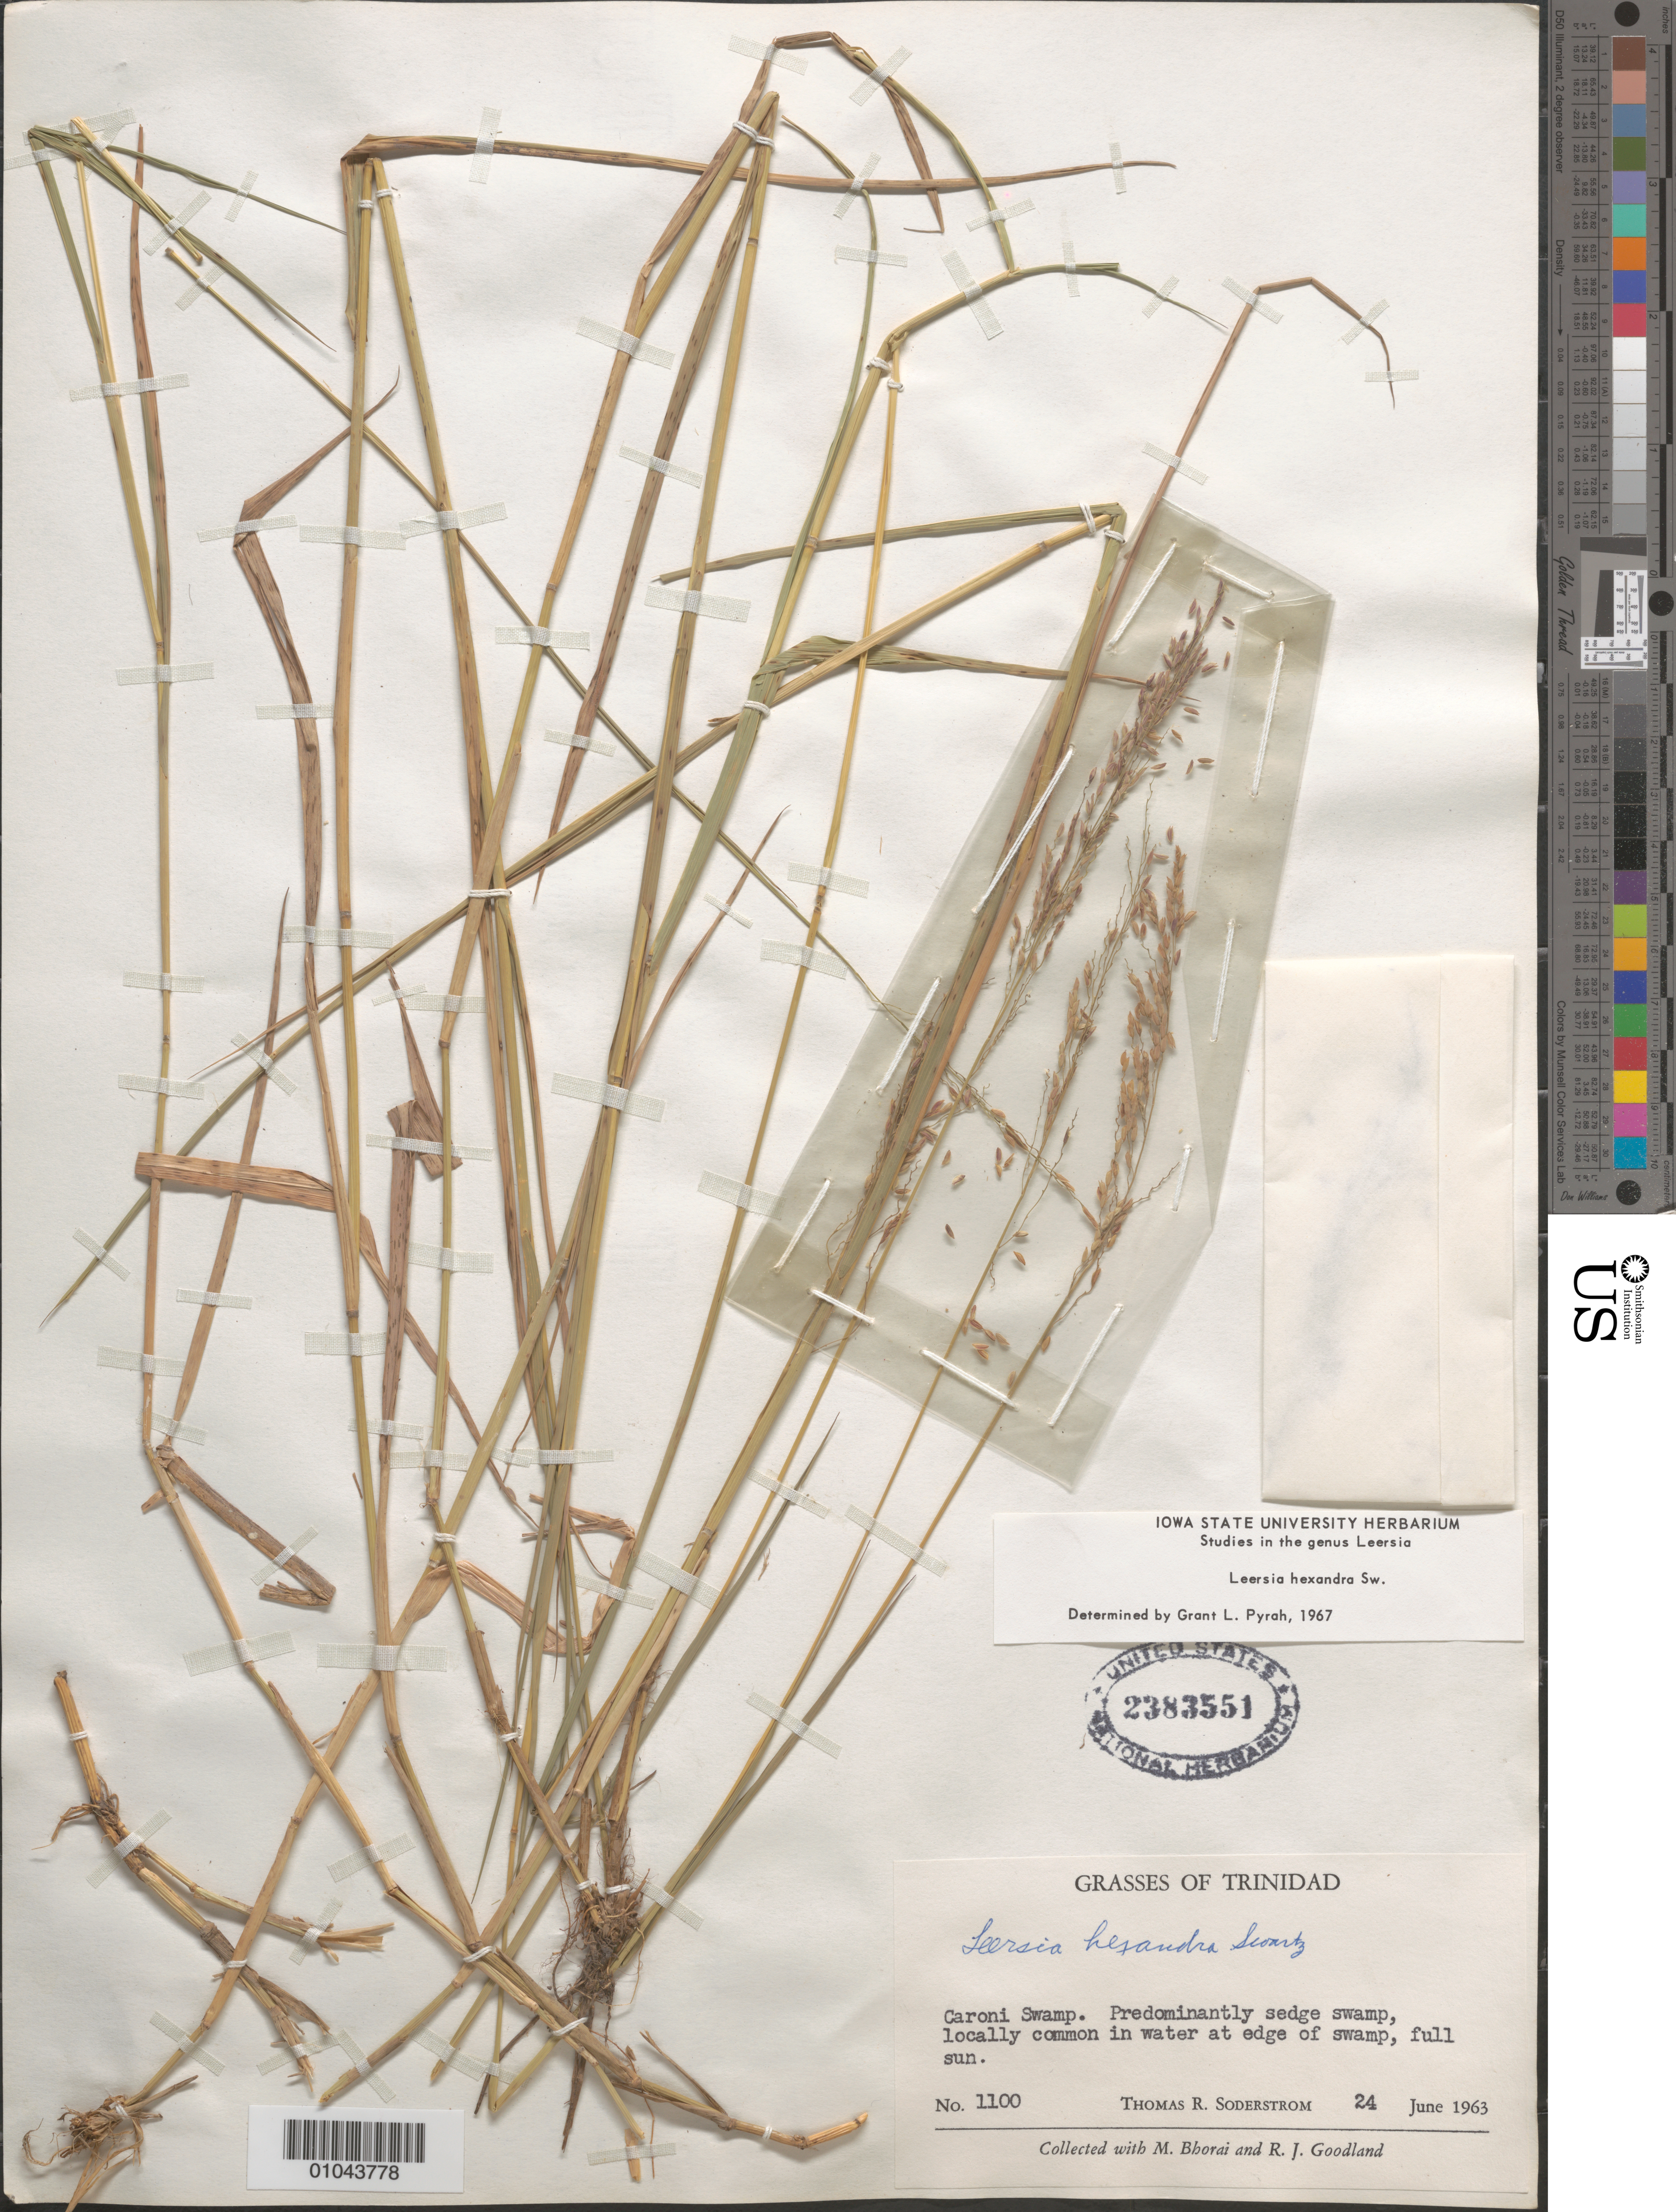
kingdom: Plantae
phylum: Tracheophyta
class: Liliopsida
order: Poales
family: Poaceae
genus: Leersia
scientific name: Leersia hexandra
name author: Sw.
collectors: T. R. Soderstrom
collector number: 1100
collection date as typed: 24 Jun 1963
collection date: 1963-06-24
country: Trinidad and Tobago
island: Trinidad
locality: Caroni Swamp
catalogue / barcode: US 2383551